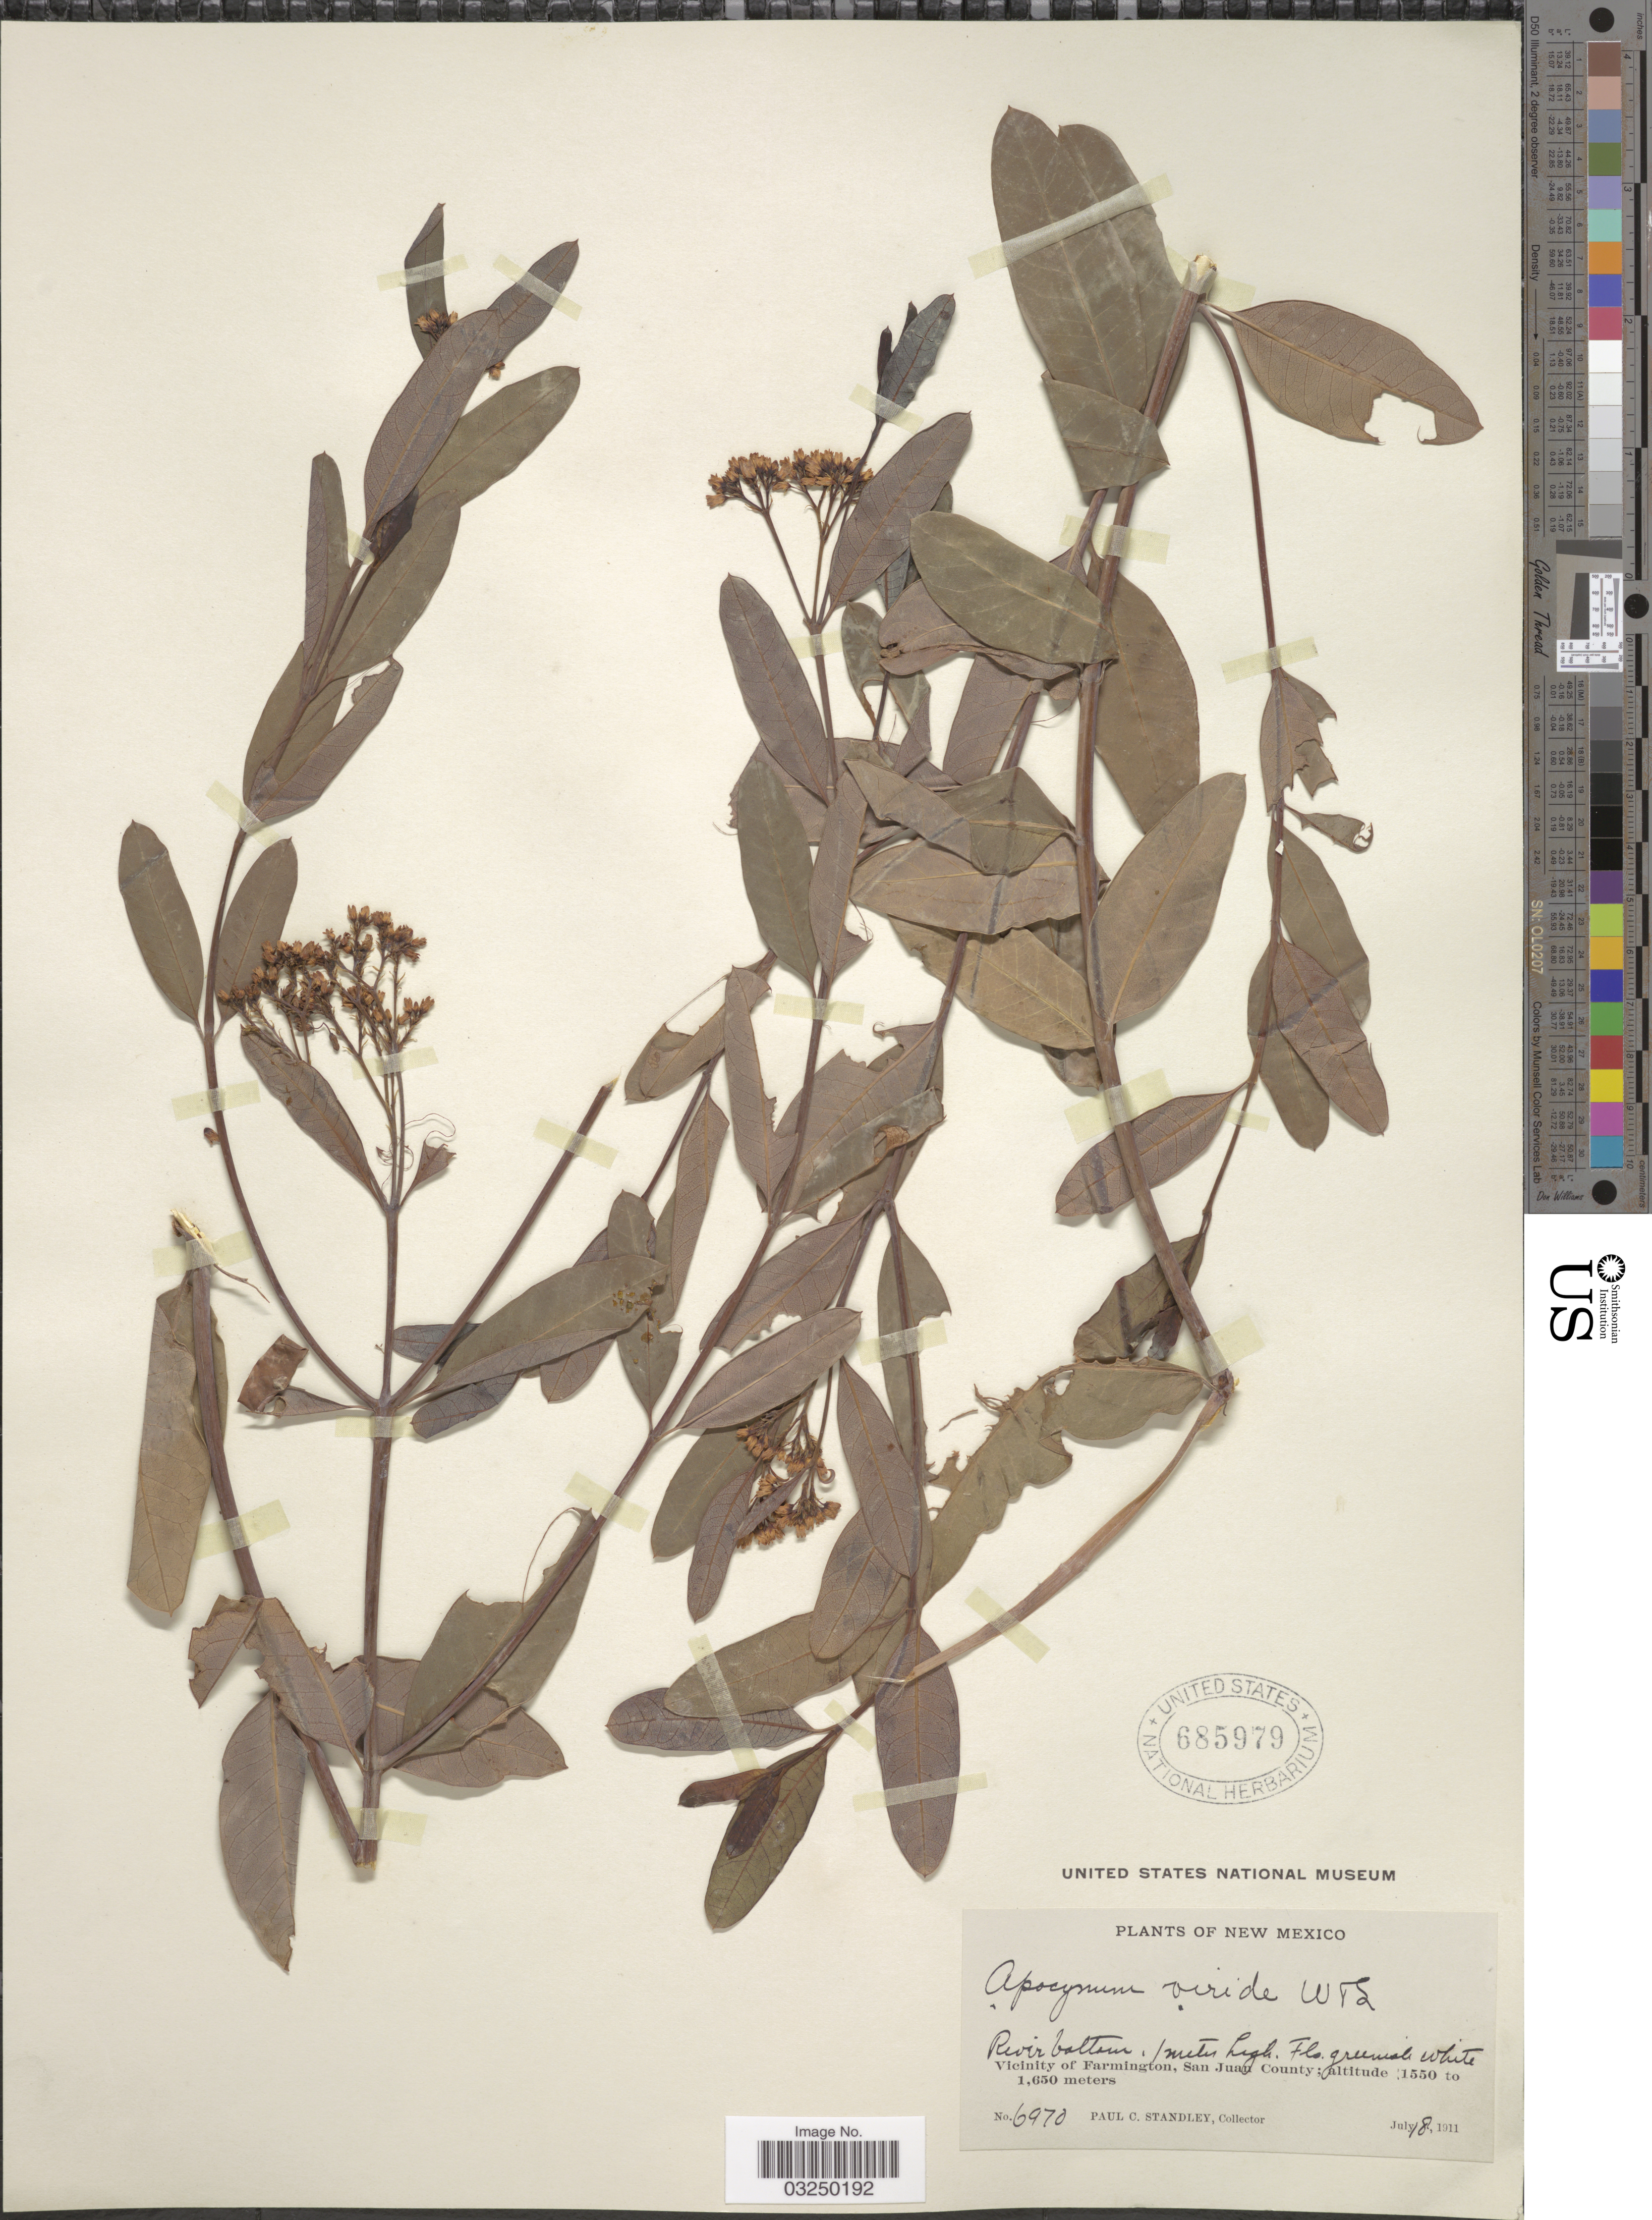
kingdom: Plantae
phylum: Tracheophyta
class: Magnoliopsida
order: Gentianales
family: Apocynaceae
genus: Apocynum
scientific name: Apocynum viride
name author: Wooton & Standl.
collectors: P. C. Standley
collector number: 6970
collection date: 1911-07-18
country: United States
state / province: New Mexico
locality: River bottom. Vicinity of Farmington, San Juan County.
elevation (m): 1550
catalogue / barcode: US 685979